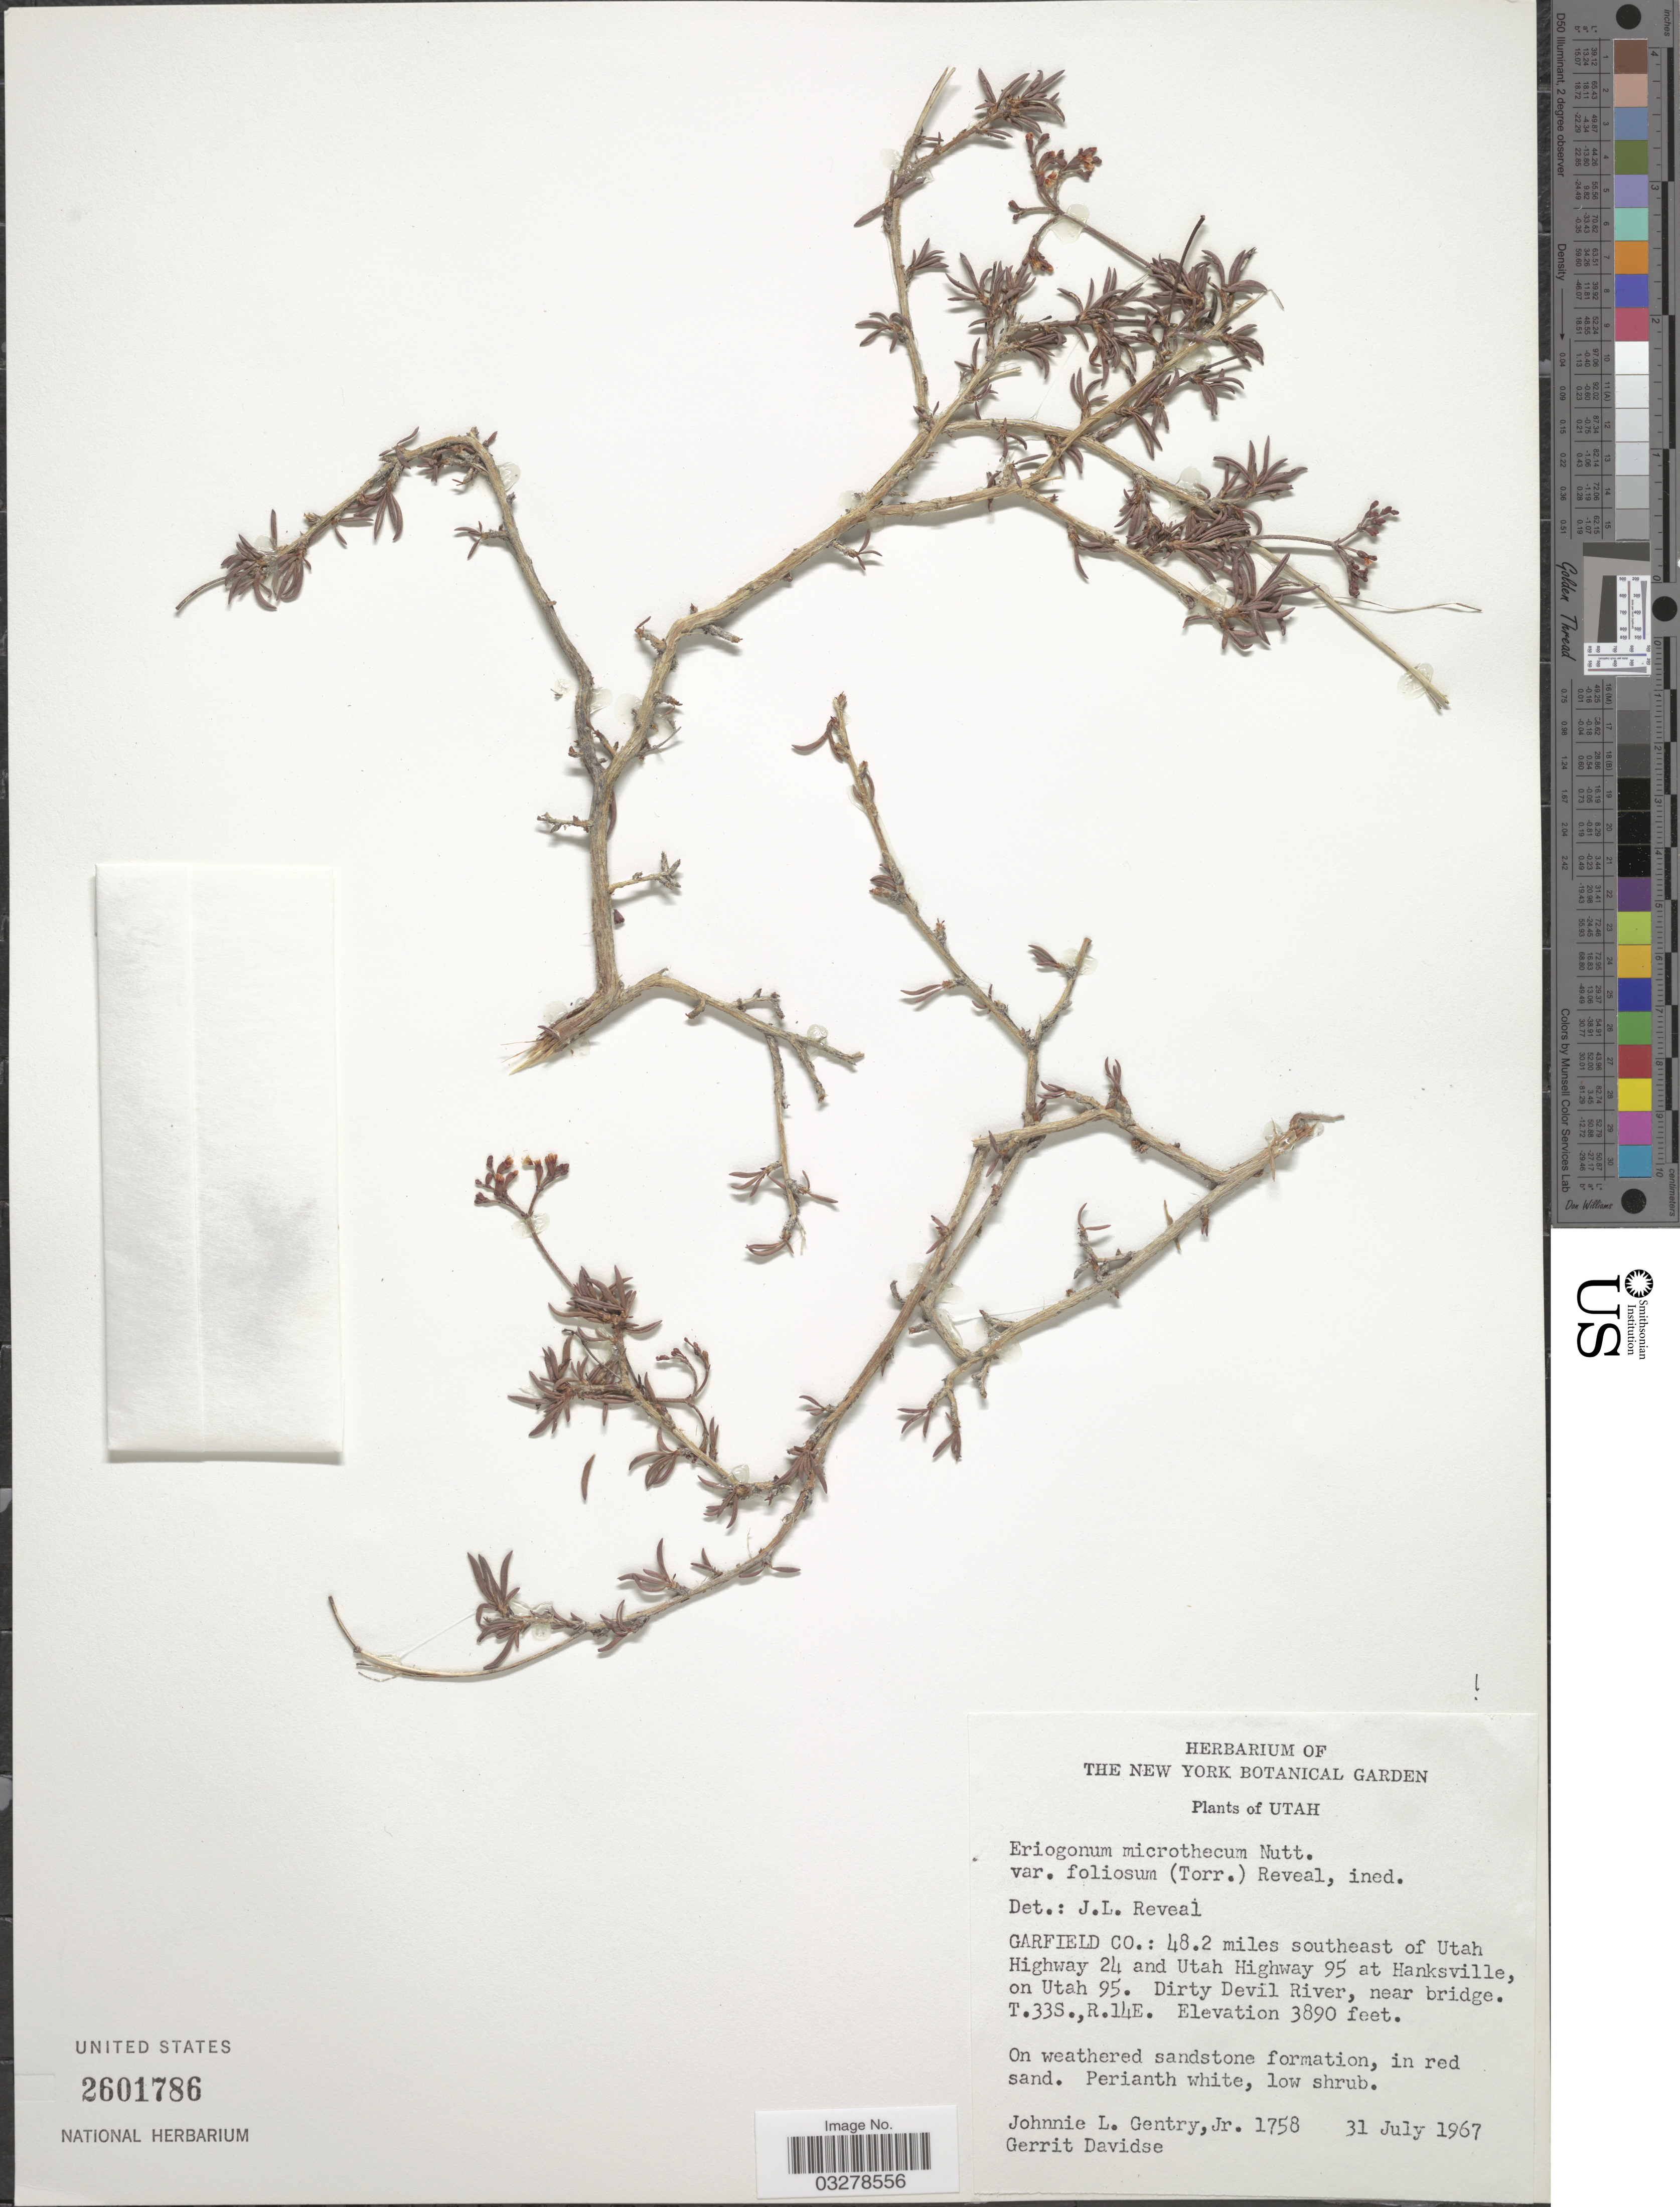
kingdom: Plantae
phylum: Tracheophyta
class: Magnoliopsida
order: Caryophyllales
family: Polygonaceae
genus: Eriogonum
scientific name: Eriogonum microtheca var. foliosum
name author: (Torr. & A. Gray) Reveal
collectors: J. L. Gentry & G. Davidse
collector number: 1758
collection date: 1967-07-31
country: United States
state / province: Utah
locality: Garfield Co.: 48.2 miles southeast of Utah Highway 24 and Utah Highway 95 at Hanksville, on Utah 95. Dirty Devil River, near bridge. T.33S., R.14E.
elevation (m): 1186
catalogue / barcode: US 2601786